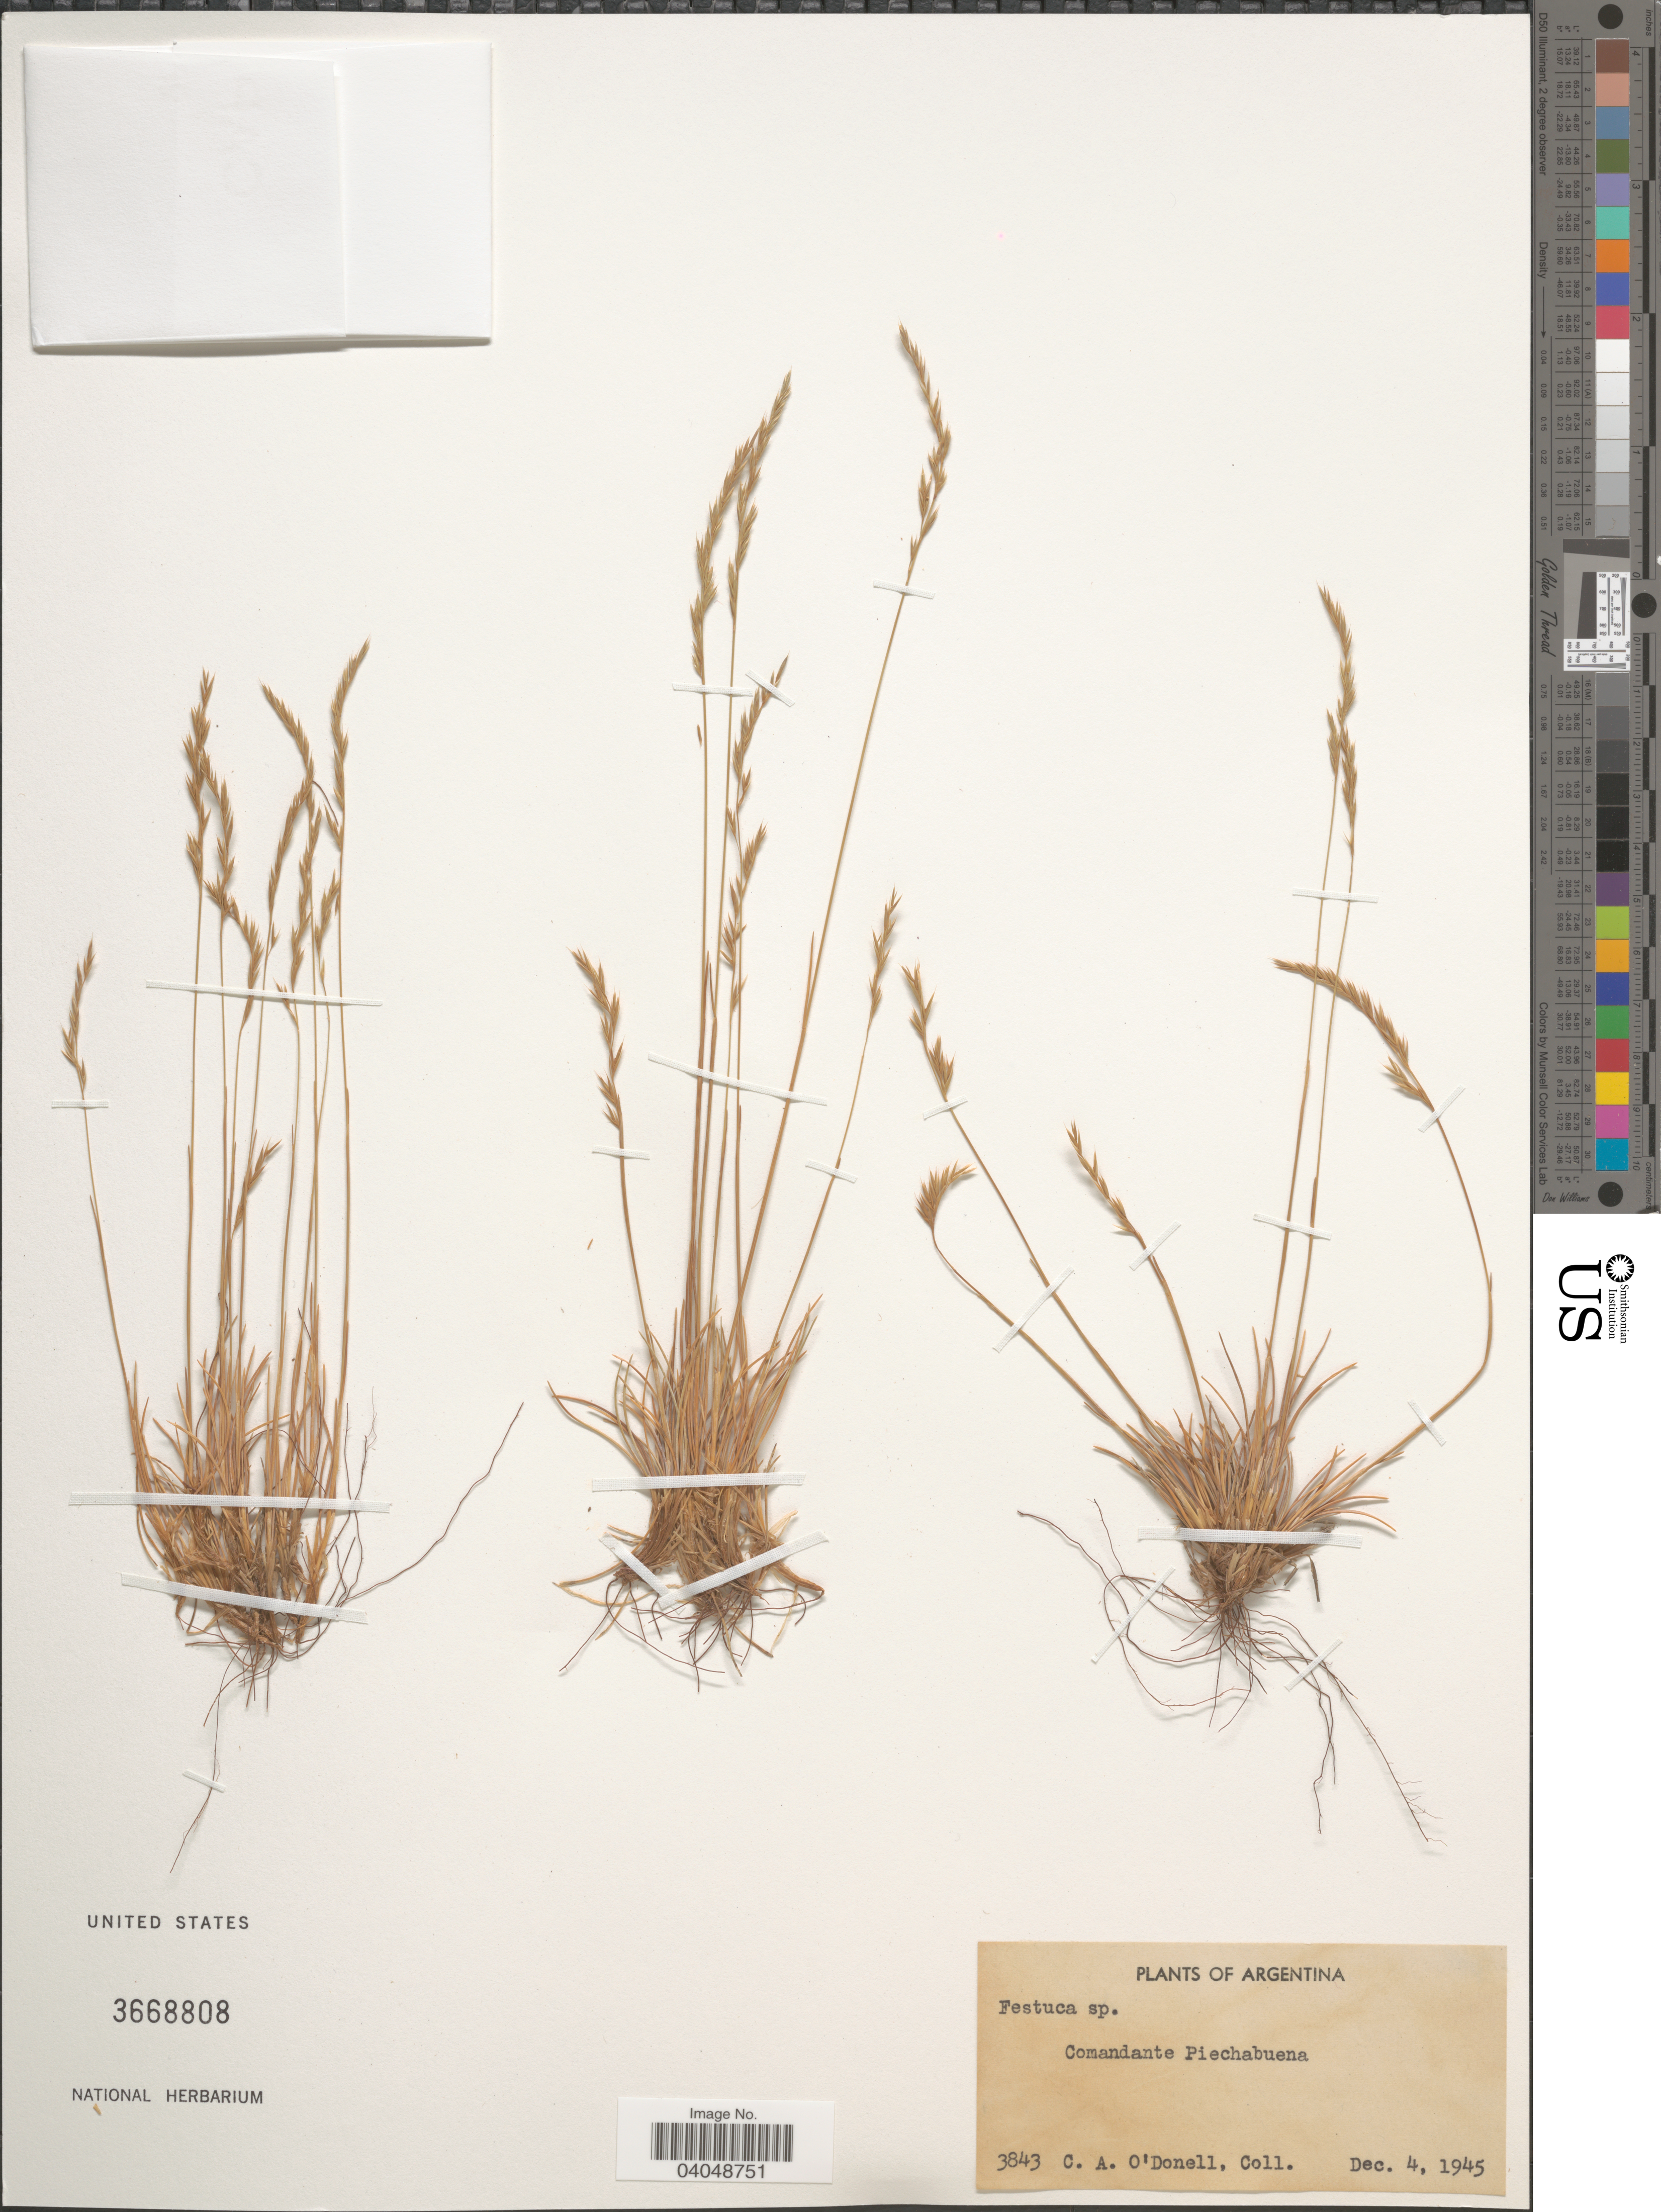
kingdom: Plantae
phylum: Tracheophyta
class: Liliopsida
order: Poales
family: Poaceae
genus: Festuca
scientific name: Festuca sp.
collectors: C. A. O'Donell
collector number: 3843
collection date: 1945-12-04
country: Argentina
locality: Comandante Piechabuena.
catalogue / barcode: US 3668808